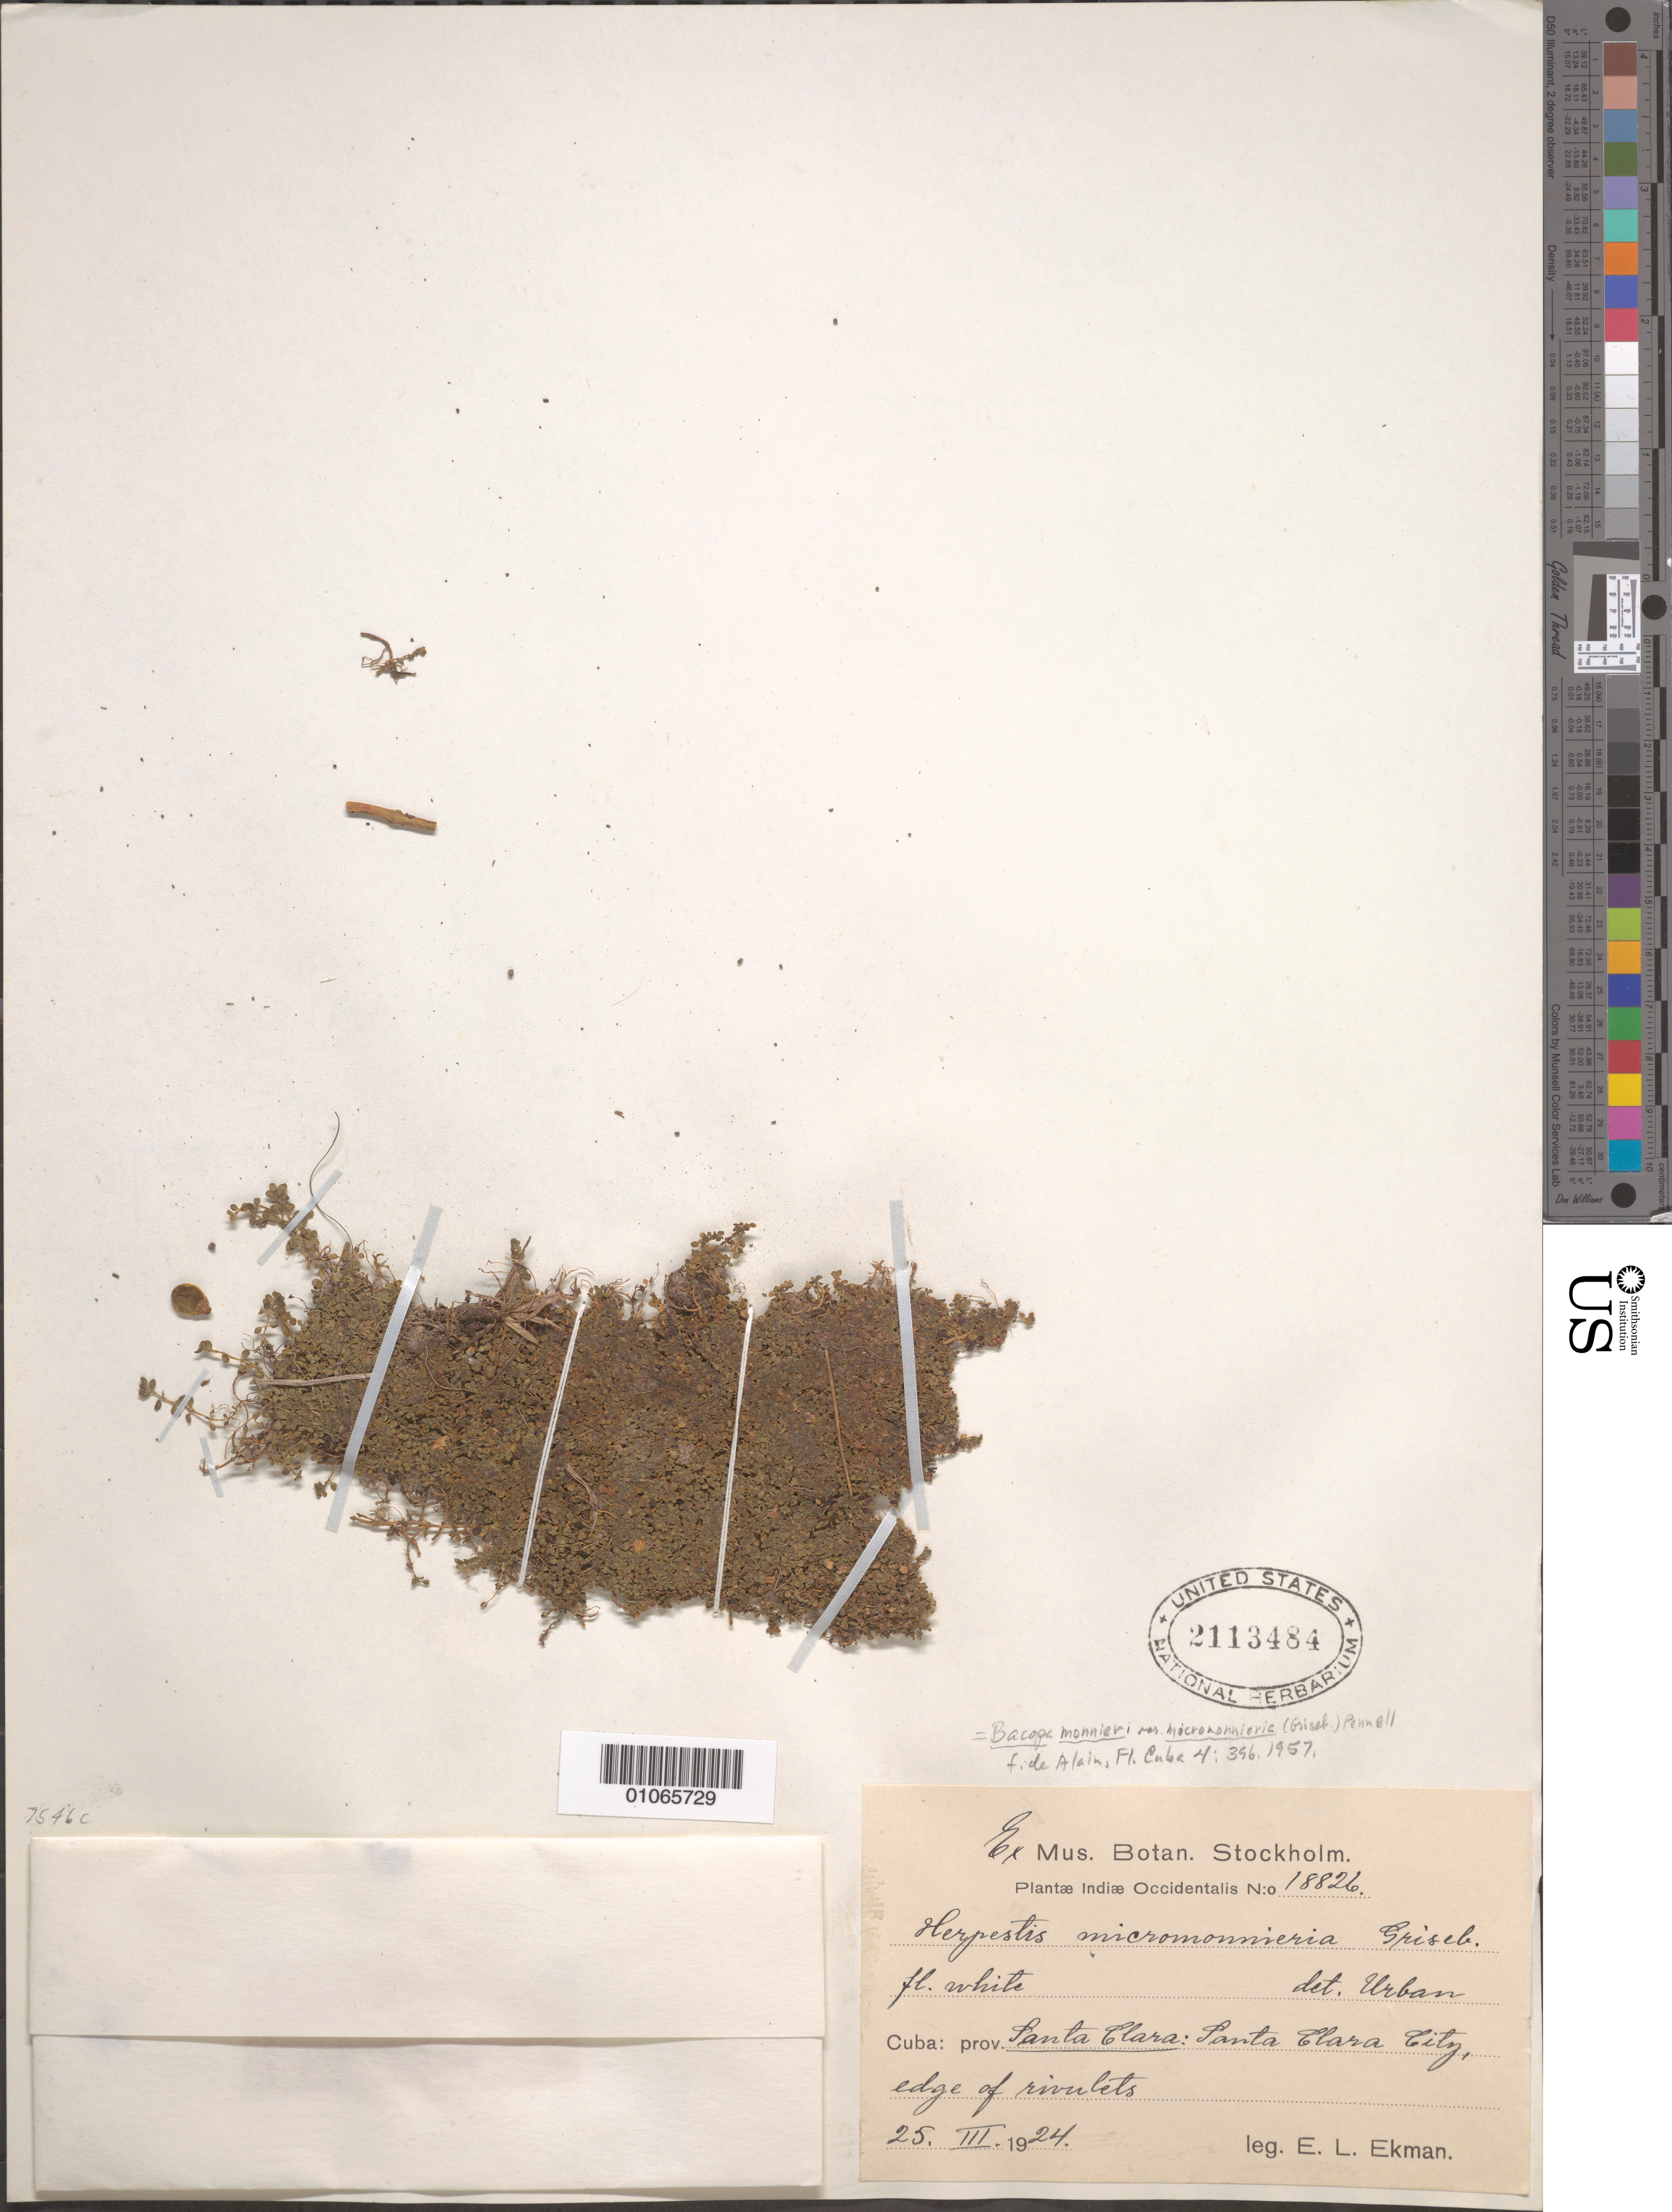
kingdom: Plantae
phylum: Tracheophyta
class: Magnoliopsida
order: Lamiales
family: Plantaginaceae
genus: Bacopa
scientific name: Bacopa monnieri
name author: (L.) Pennell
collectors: E. L. Ekman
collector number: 18826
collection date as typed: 25 Mar 1924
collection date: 1924-03-25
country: Cuba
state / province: Villa Clara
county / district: Santa Clara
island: Cuba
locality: Santa Clara city, edge of rivulets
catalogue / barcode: US 2113484